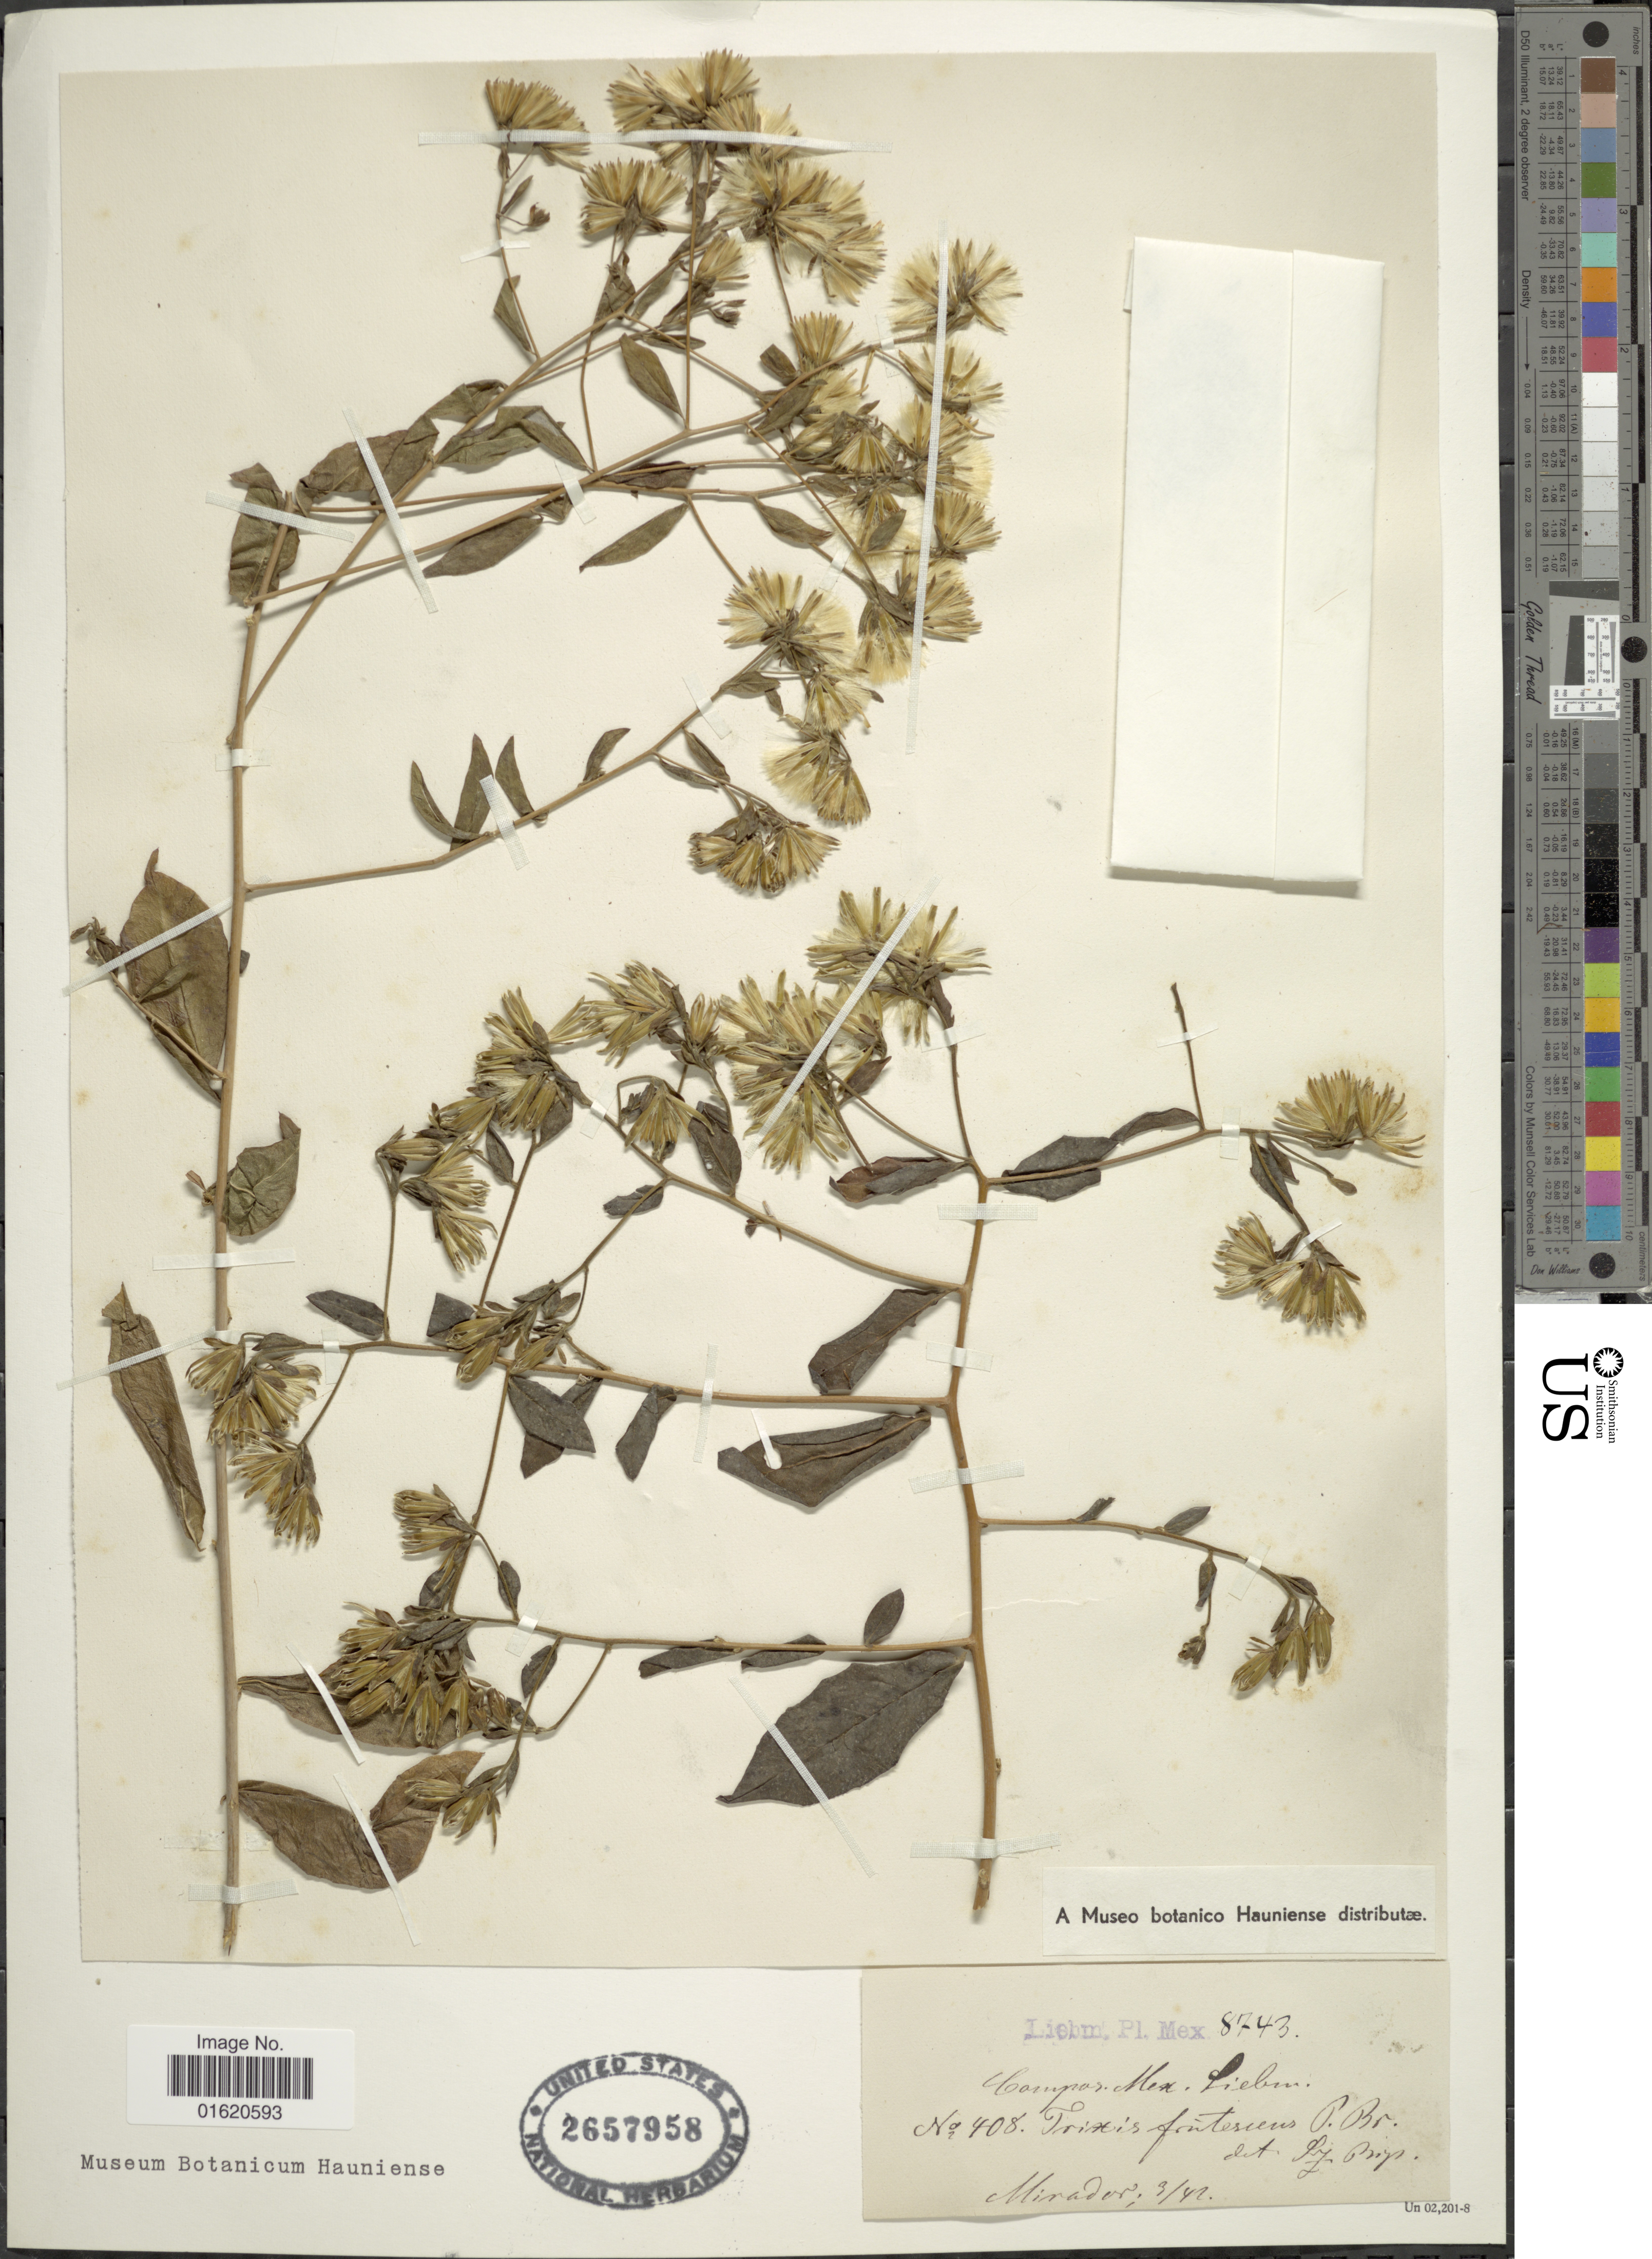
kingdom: Plantae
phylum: Tracheophyta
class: Magnoliopsida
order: Asterales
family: Asteraceae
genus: Trixis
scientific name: Trixis frutescens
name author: P. Browne ex Spreng.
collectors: Liebmann, --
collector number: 8743/408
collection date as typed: Transcribed d/m/y: /3/42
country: Mexico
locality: Mirador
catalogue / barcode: US 2657958